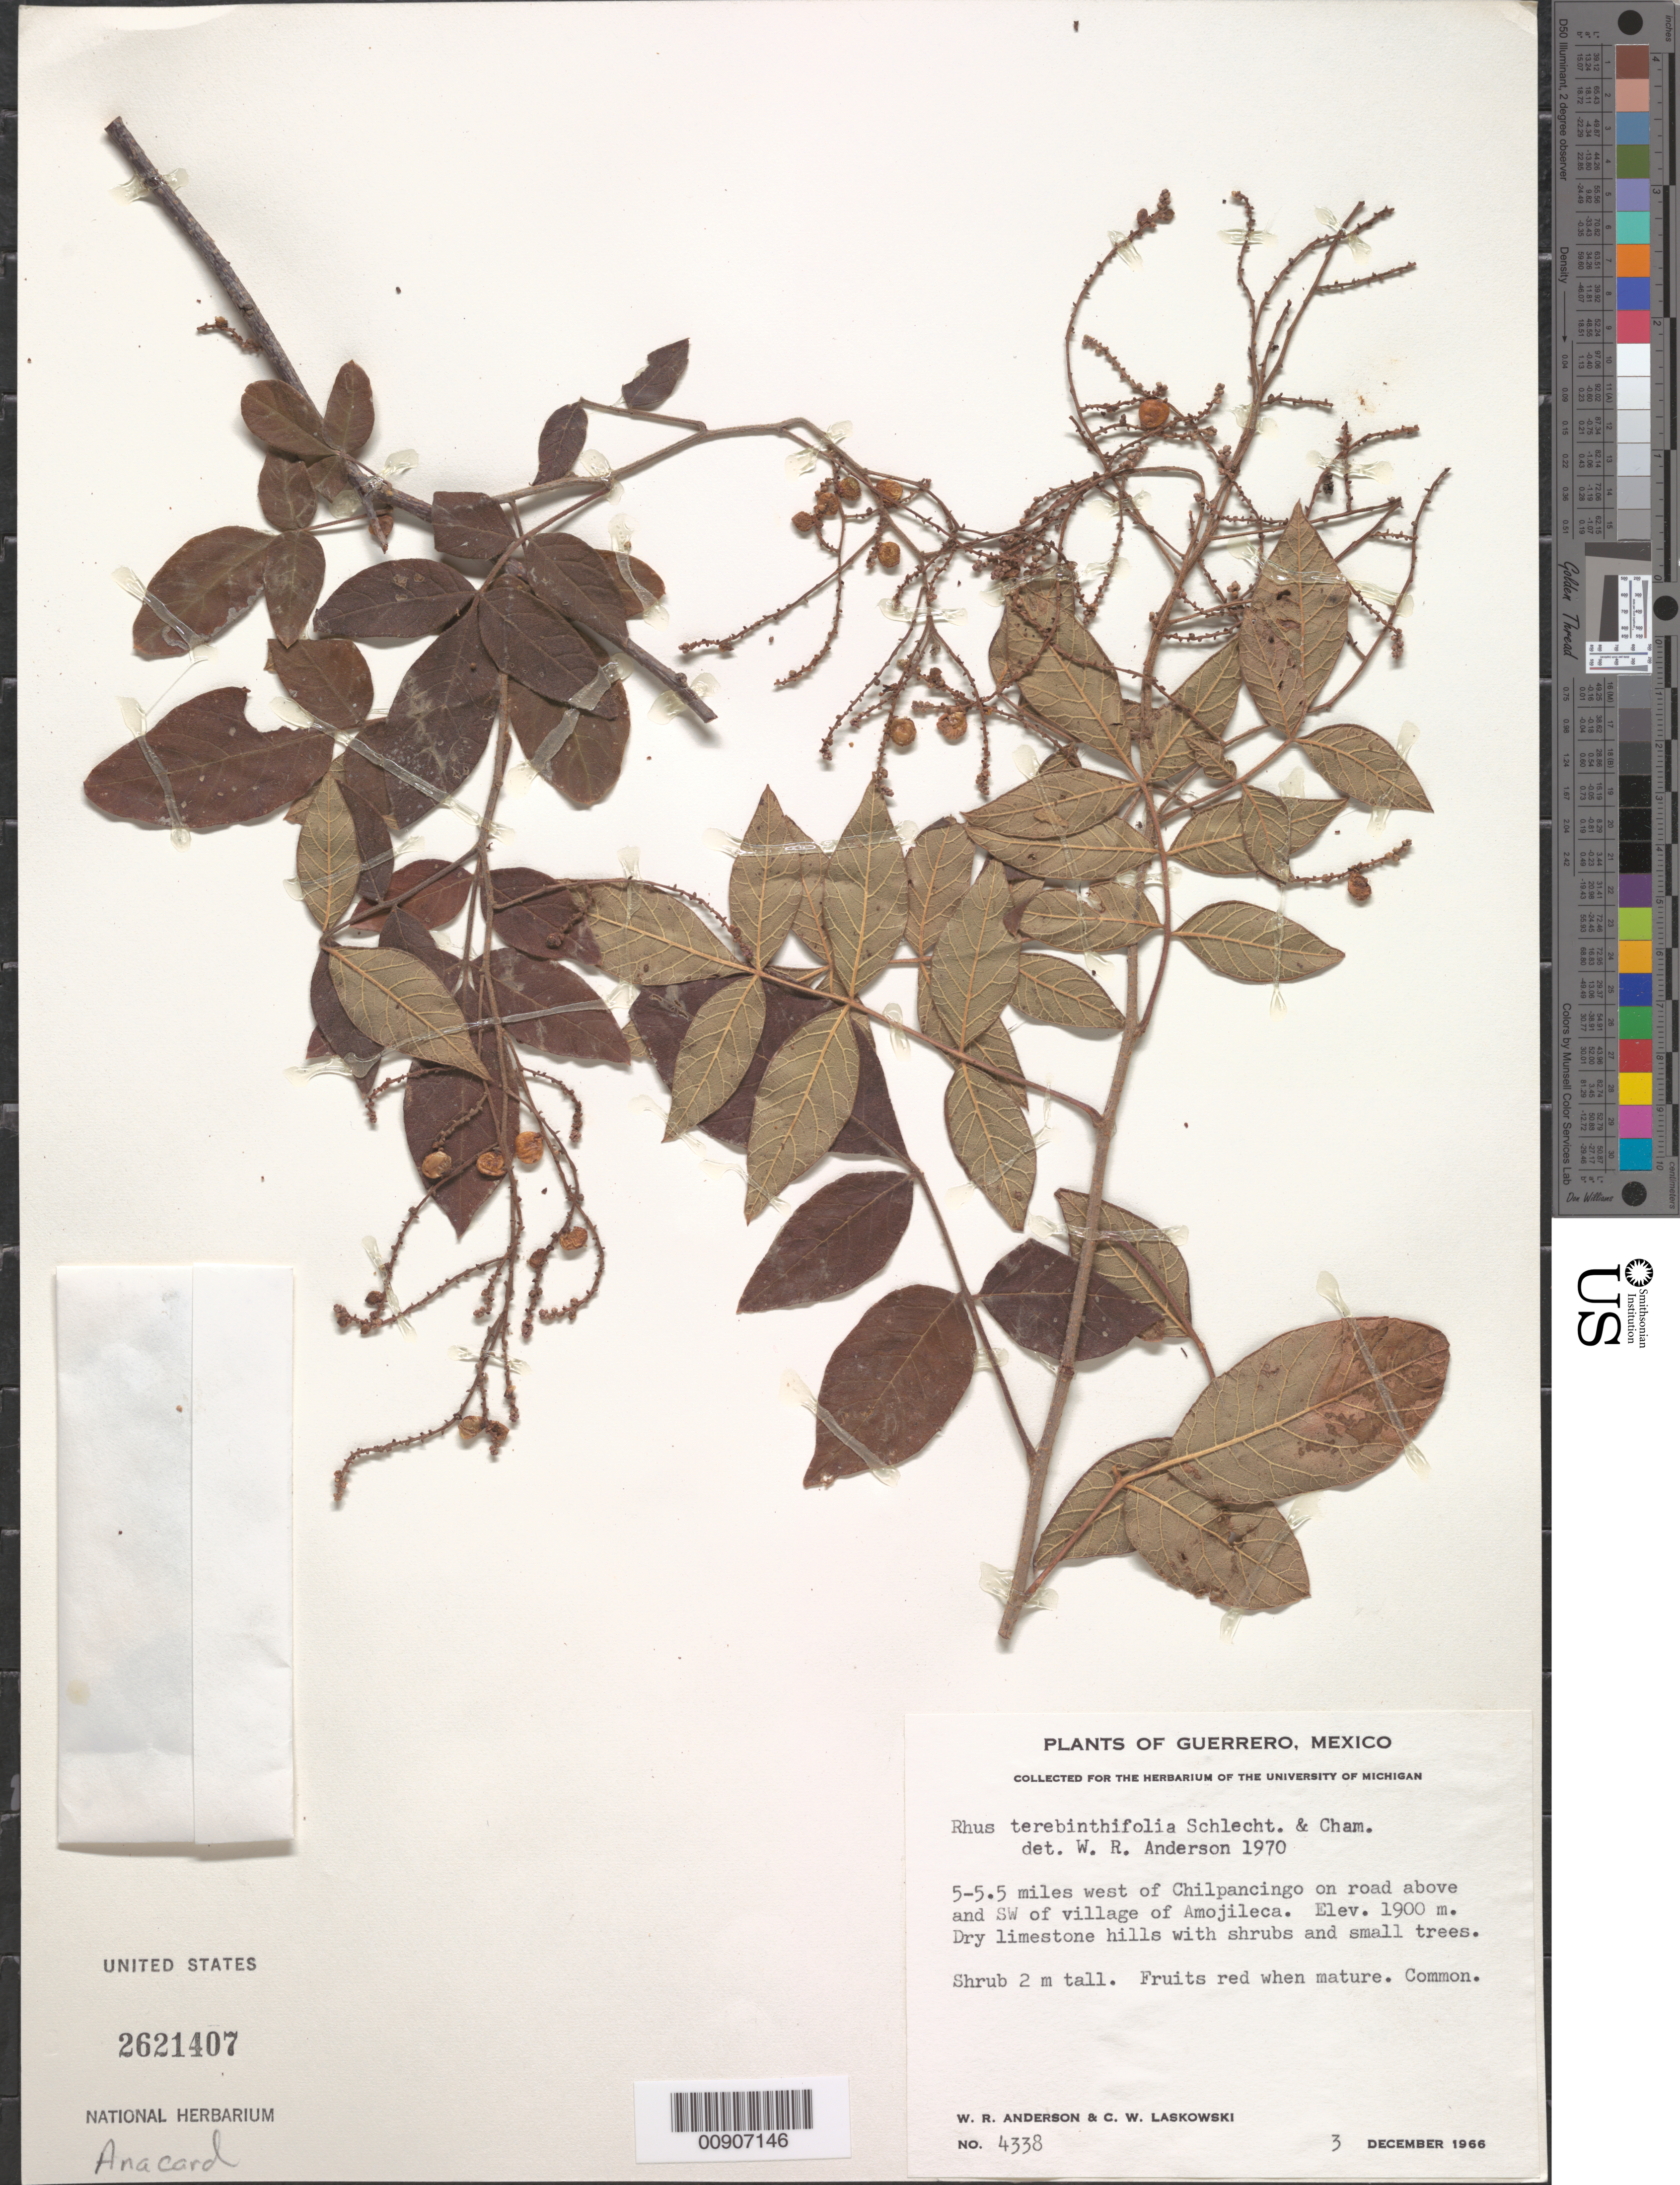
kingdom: Plantae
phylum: Tracheophyta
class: Magnoliopsida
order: Sapindales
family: Anacardiaceae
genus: Rhus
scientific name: Rhus terebinthifolia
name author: Schltdl. & Cham.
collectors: W. R. Anderson & C. Laskowski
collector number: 4338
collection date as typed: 03 Dec 1966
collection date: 1966-12-03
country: Mexico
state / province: Guerrero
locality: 5-5.5 miles west of Chilpancingo on road above and SW of village of Amojileca. Guerrero.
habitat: Dry limestone hills with shrubs and small trees.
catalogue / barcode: US 2621407